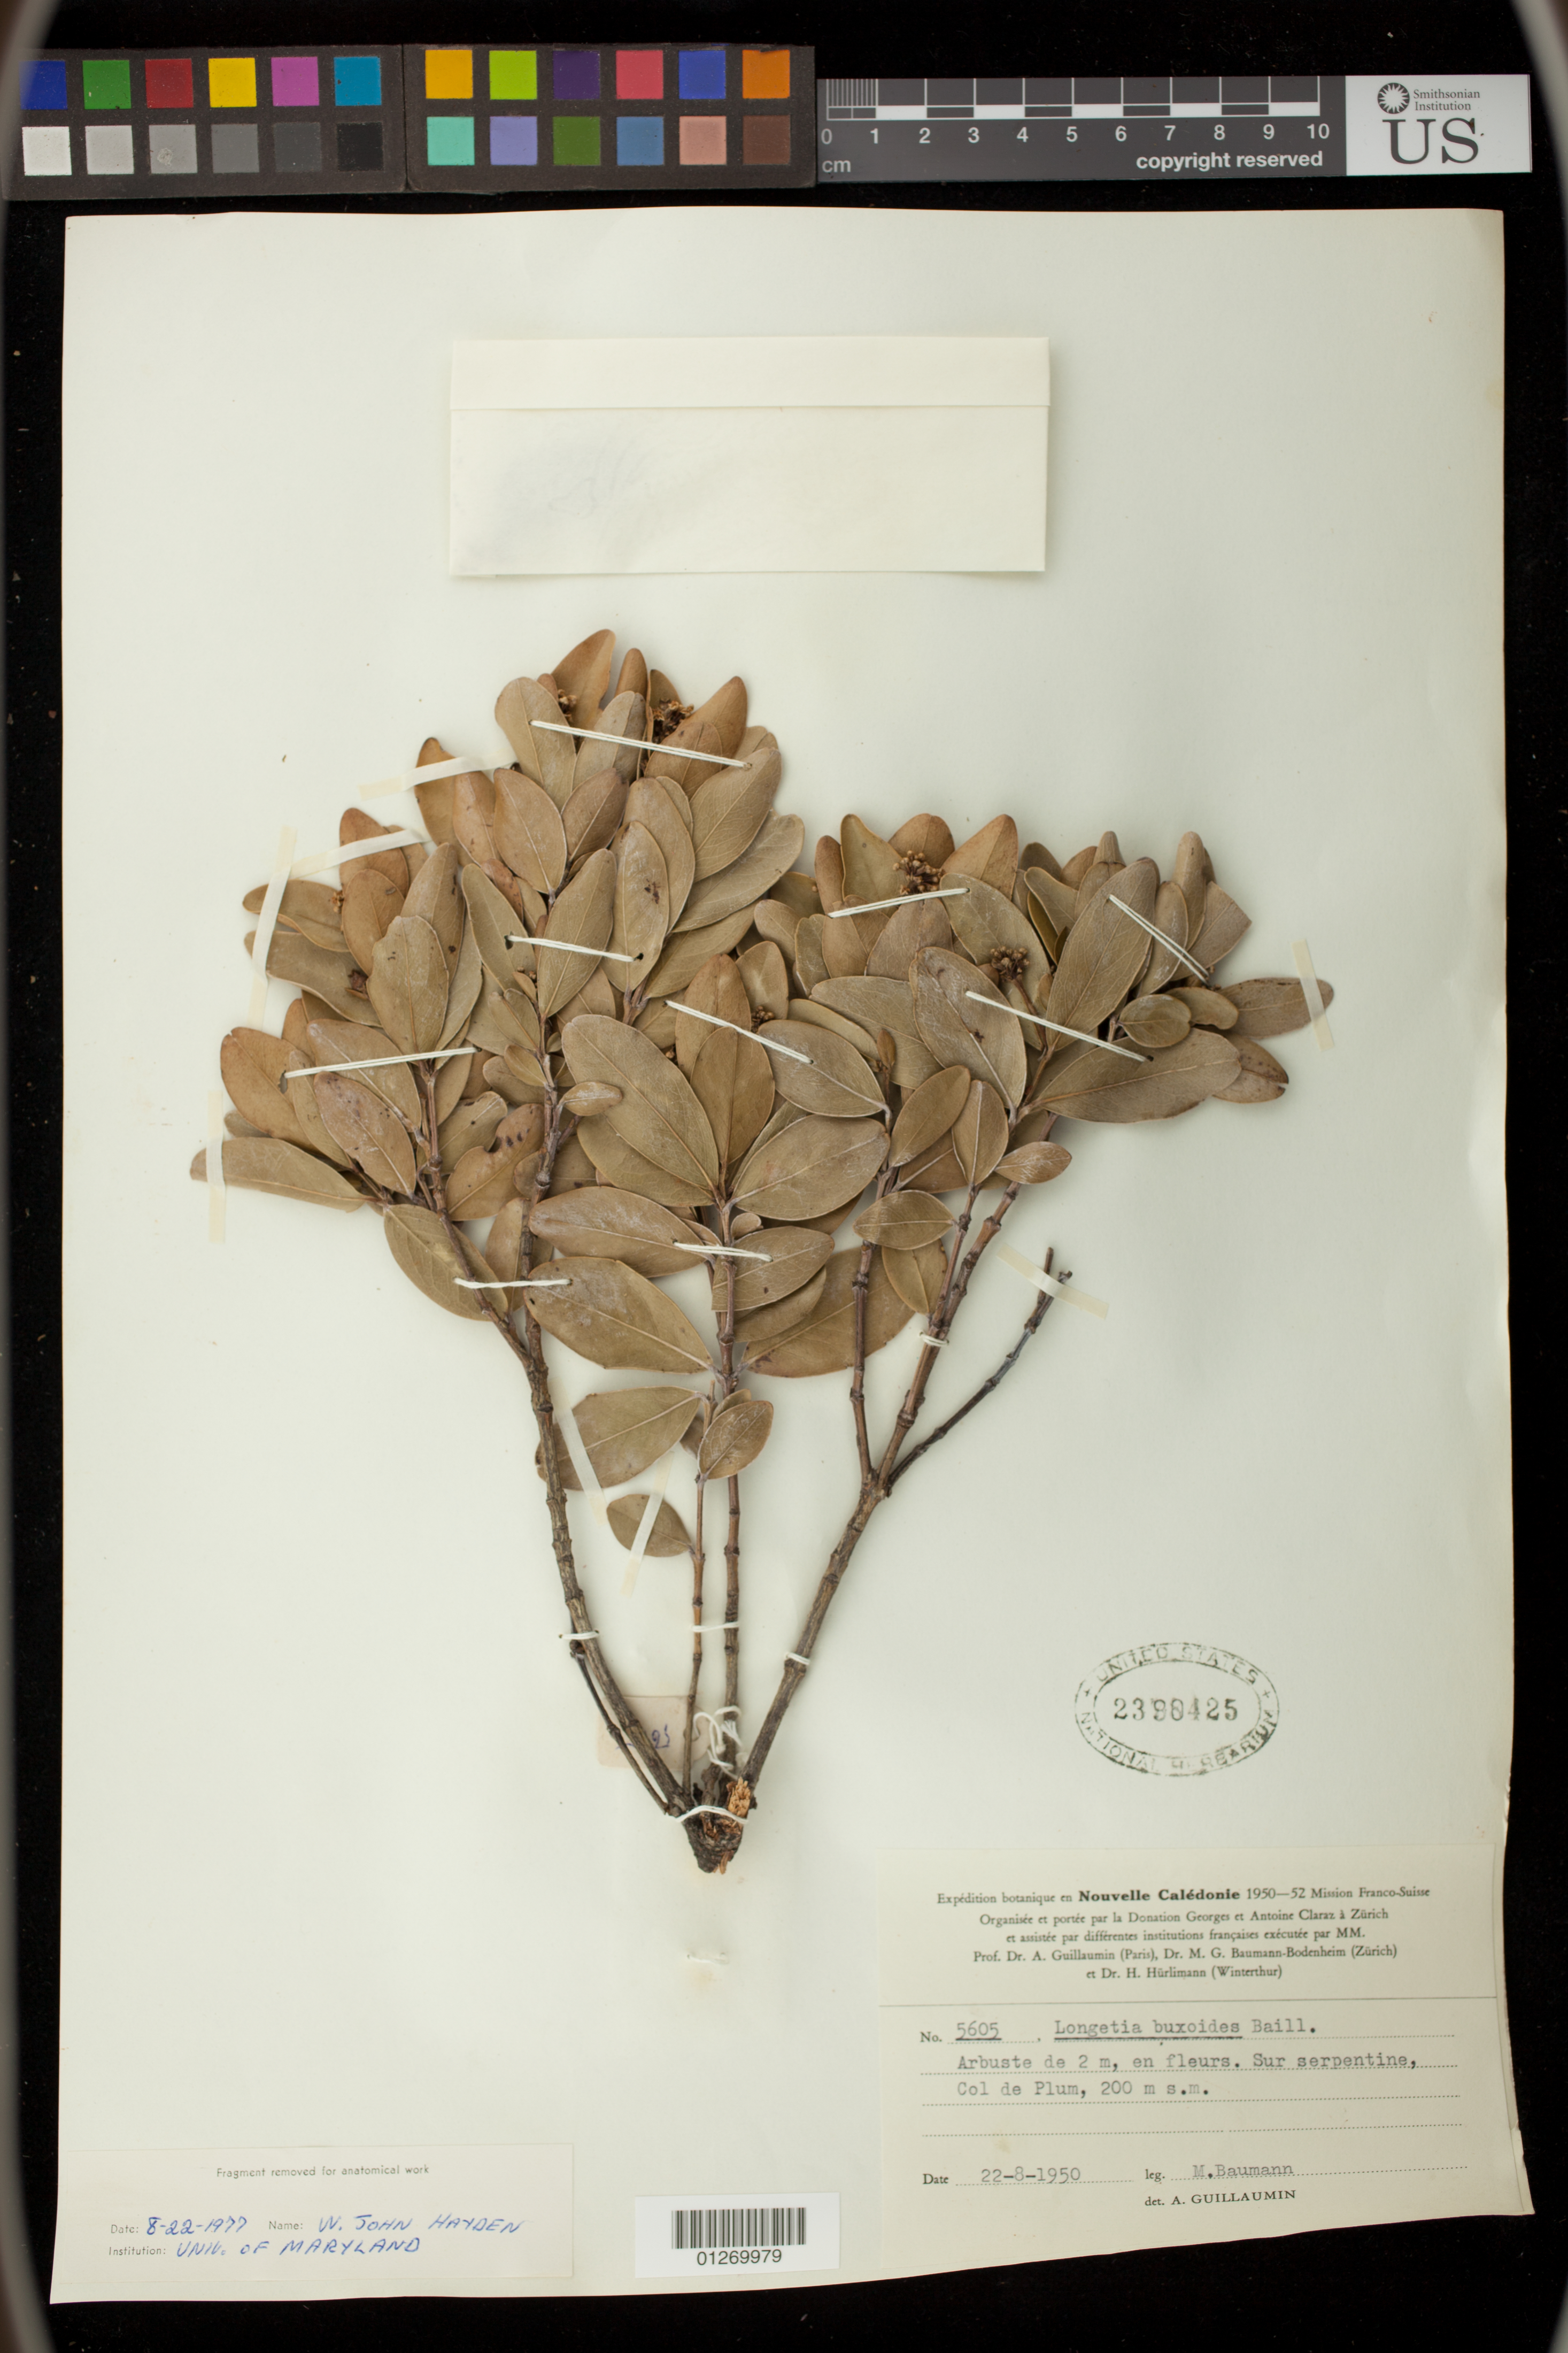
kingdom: Plantae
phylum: Tracheophyta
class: Magnoliopsida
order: Malpighiales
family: Picrodendraceae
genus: Longetia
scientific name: Longetia buxoides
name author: Baill.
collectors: M. Baumann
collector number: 5605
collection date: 1950-08-22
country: New Caledonia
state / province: South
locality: Col de Plum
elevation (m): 200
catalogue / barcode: US 2390425